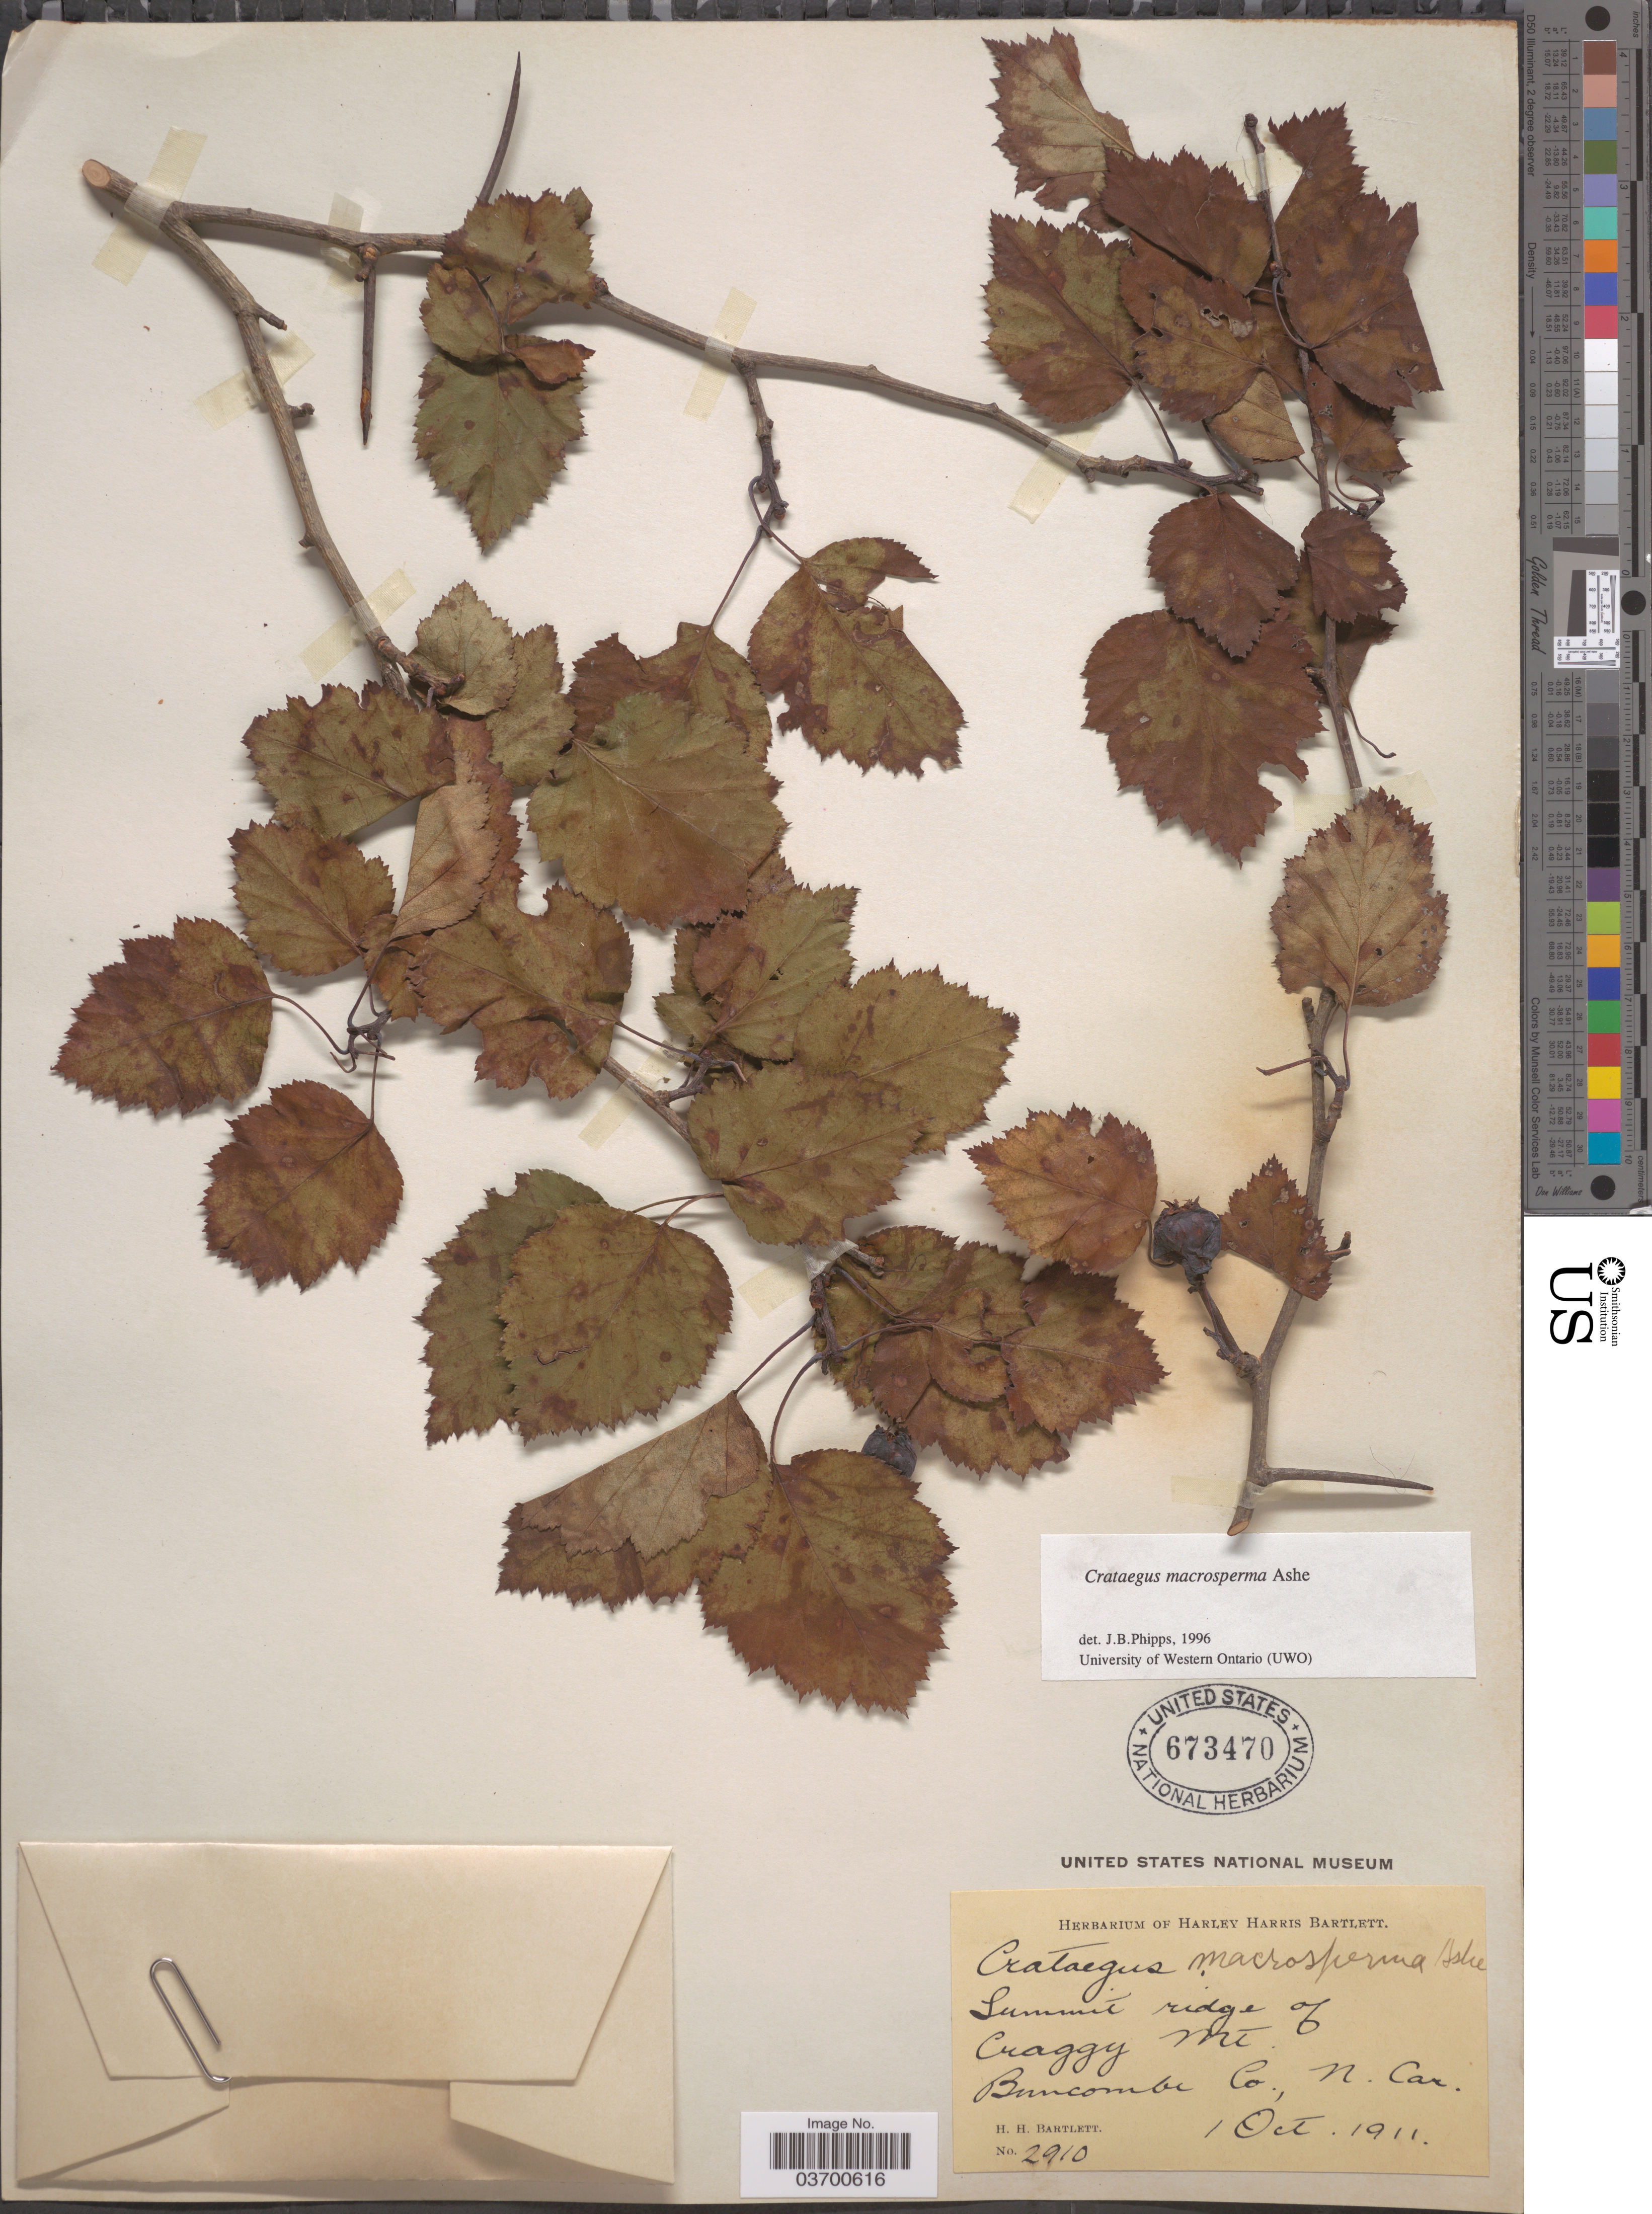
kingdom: Plantae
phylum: Tracheophyta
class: Magnoliopsida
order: Rosales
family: Rosaceae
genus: Crataegus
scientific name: Crataegus macrosperma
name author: Ashe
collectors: H. H. Bartlett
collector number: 2910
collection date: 1911-10-01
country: United States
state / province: North Carolina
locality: Summit ridge of Craggy Mt. Buncombe Co.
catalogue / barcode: US 673470